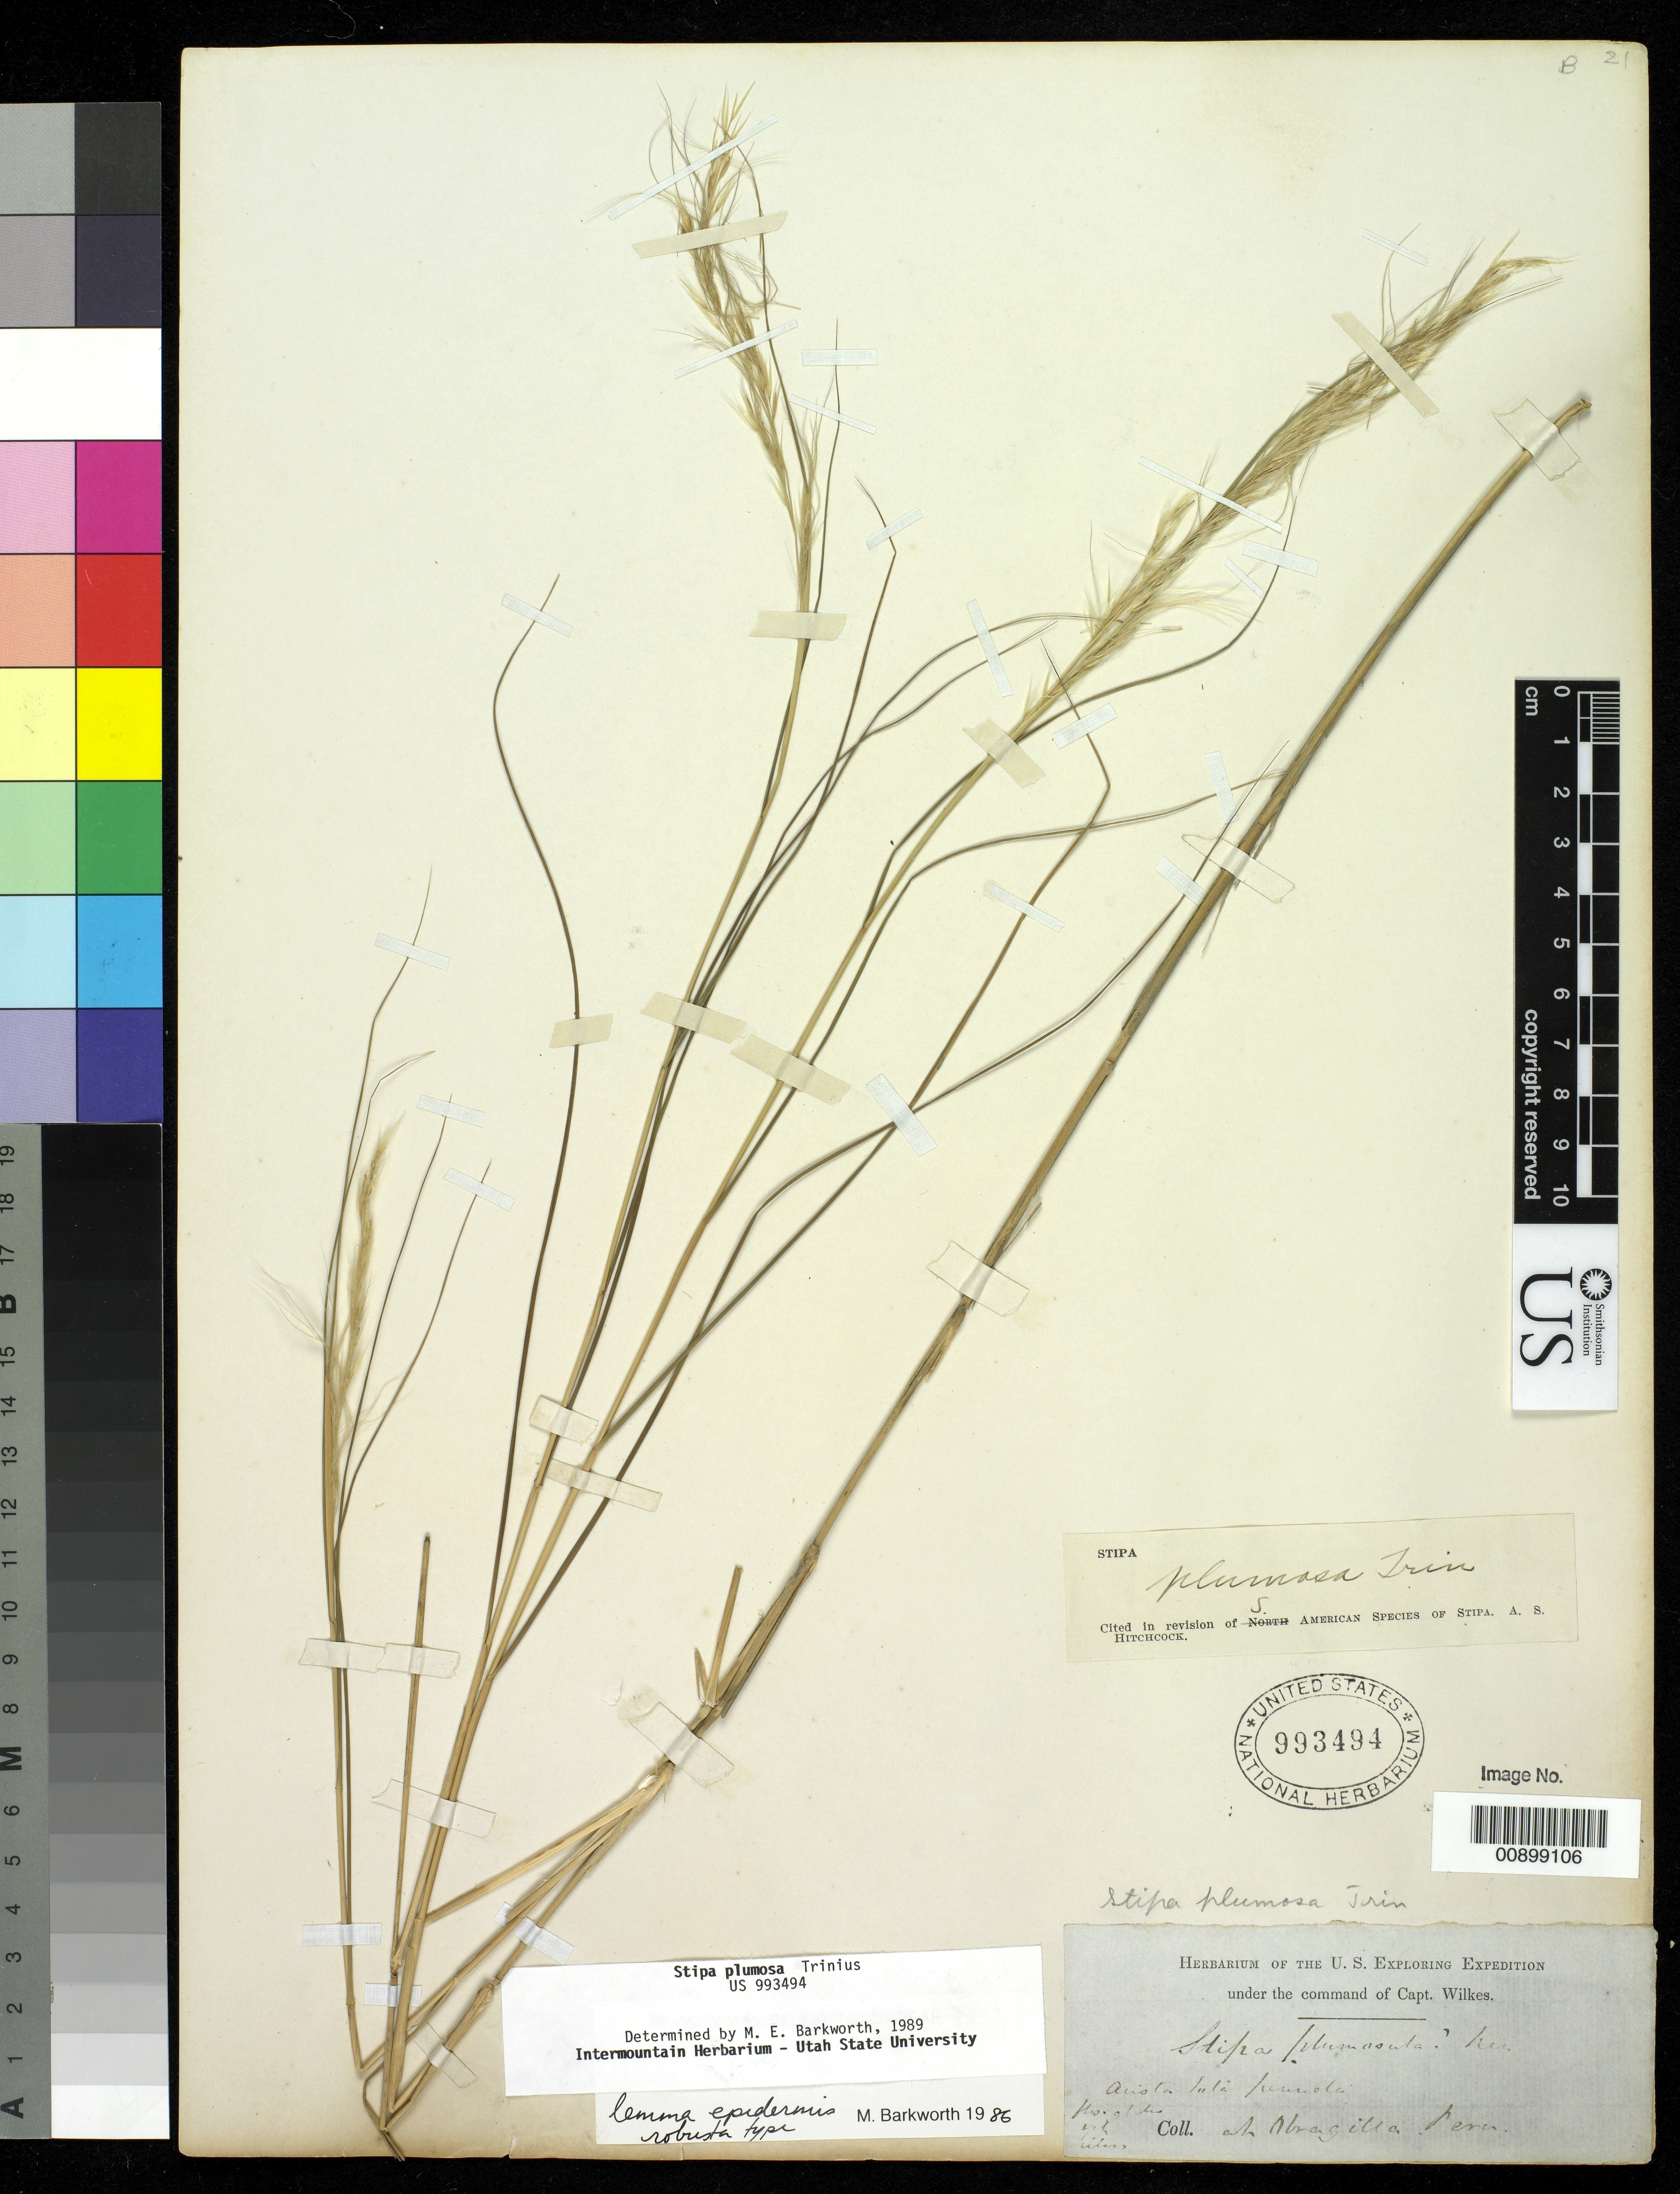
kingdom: Plantae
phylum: Tracheophyta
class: Liliopsida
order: Poales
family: Poaceae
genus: Pseudoeriocoma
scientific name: Pseudoeriocoma plumosula ined.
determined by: Poaceae Reorganization Project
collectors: Wilkes Explor. Exped.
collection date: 1838/1842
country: Peru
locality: Obrajillo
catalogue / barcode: US 993494